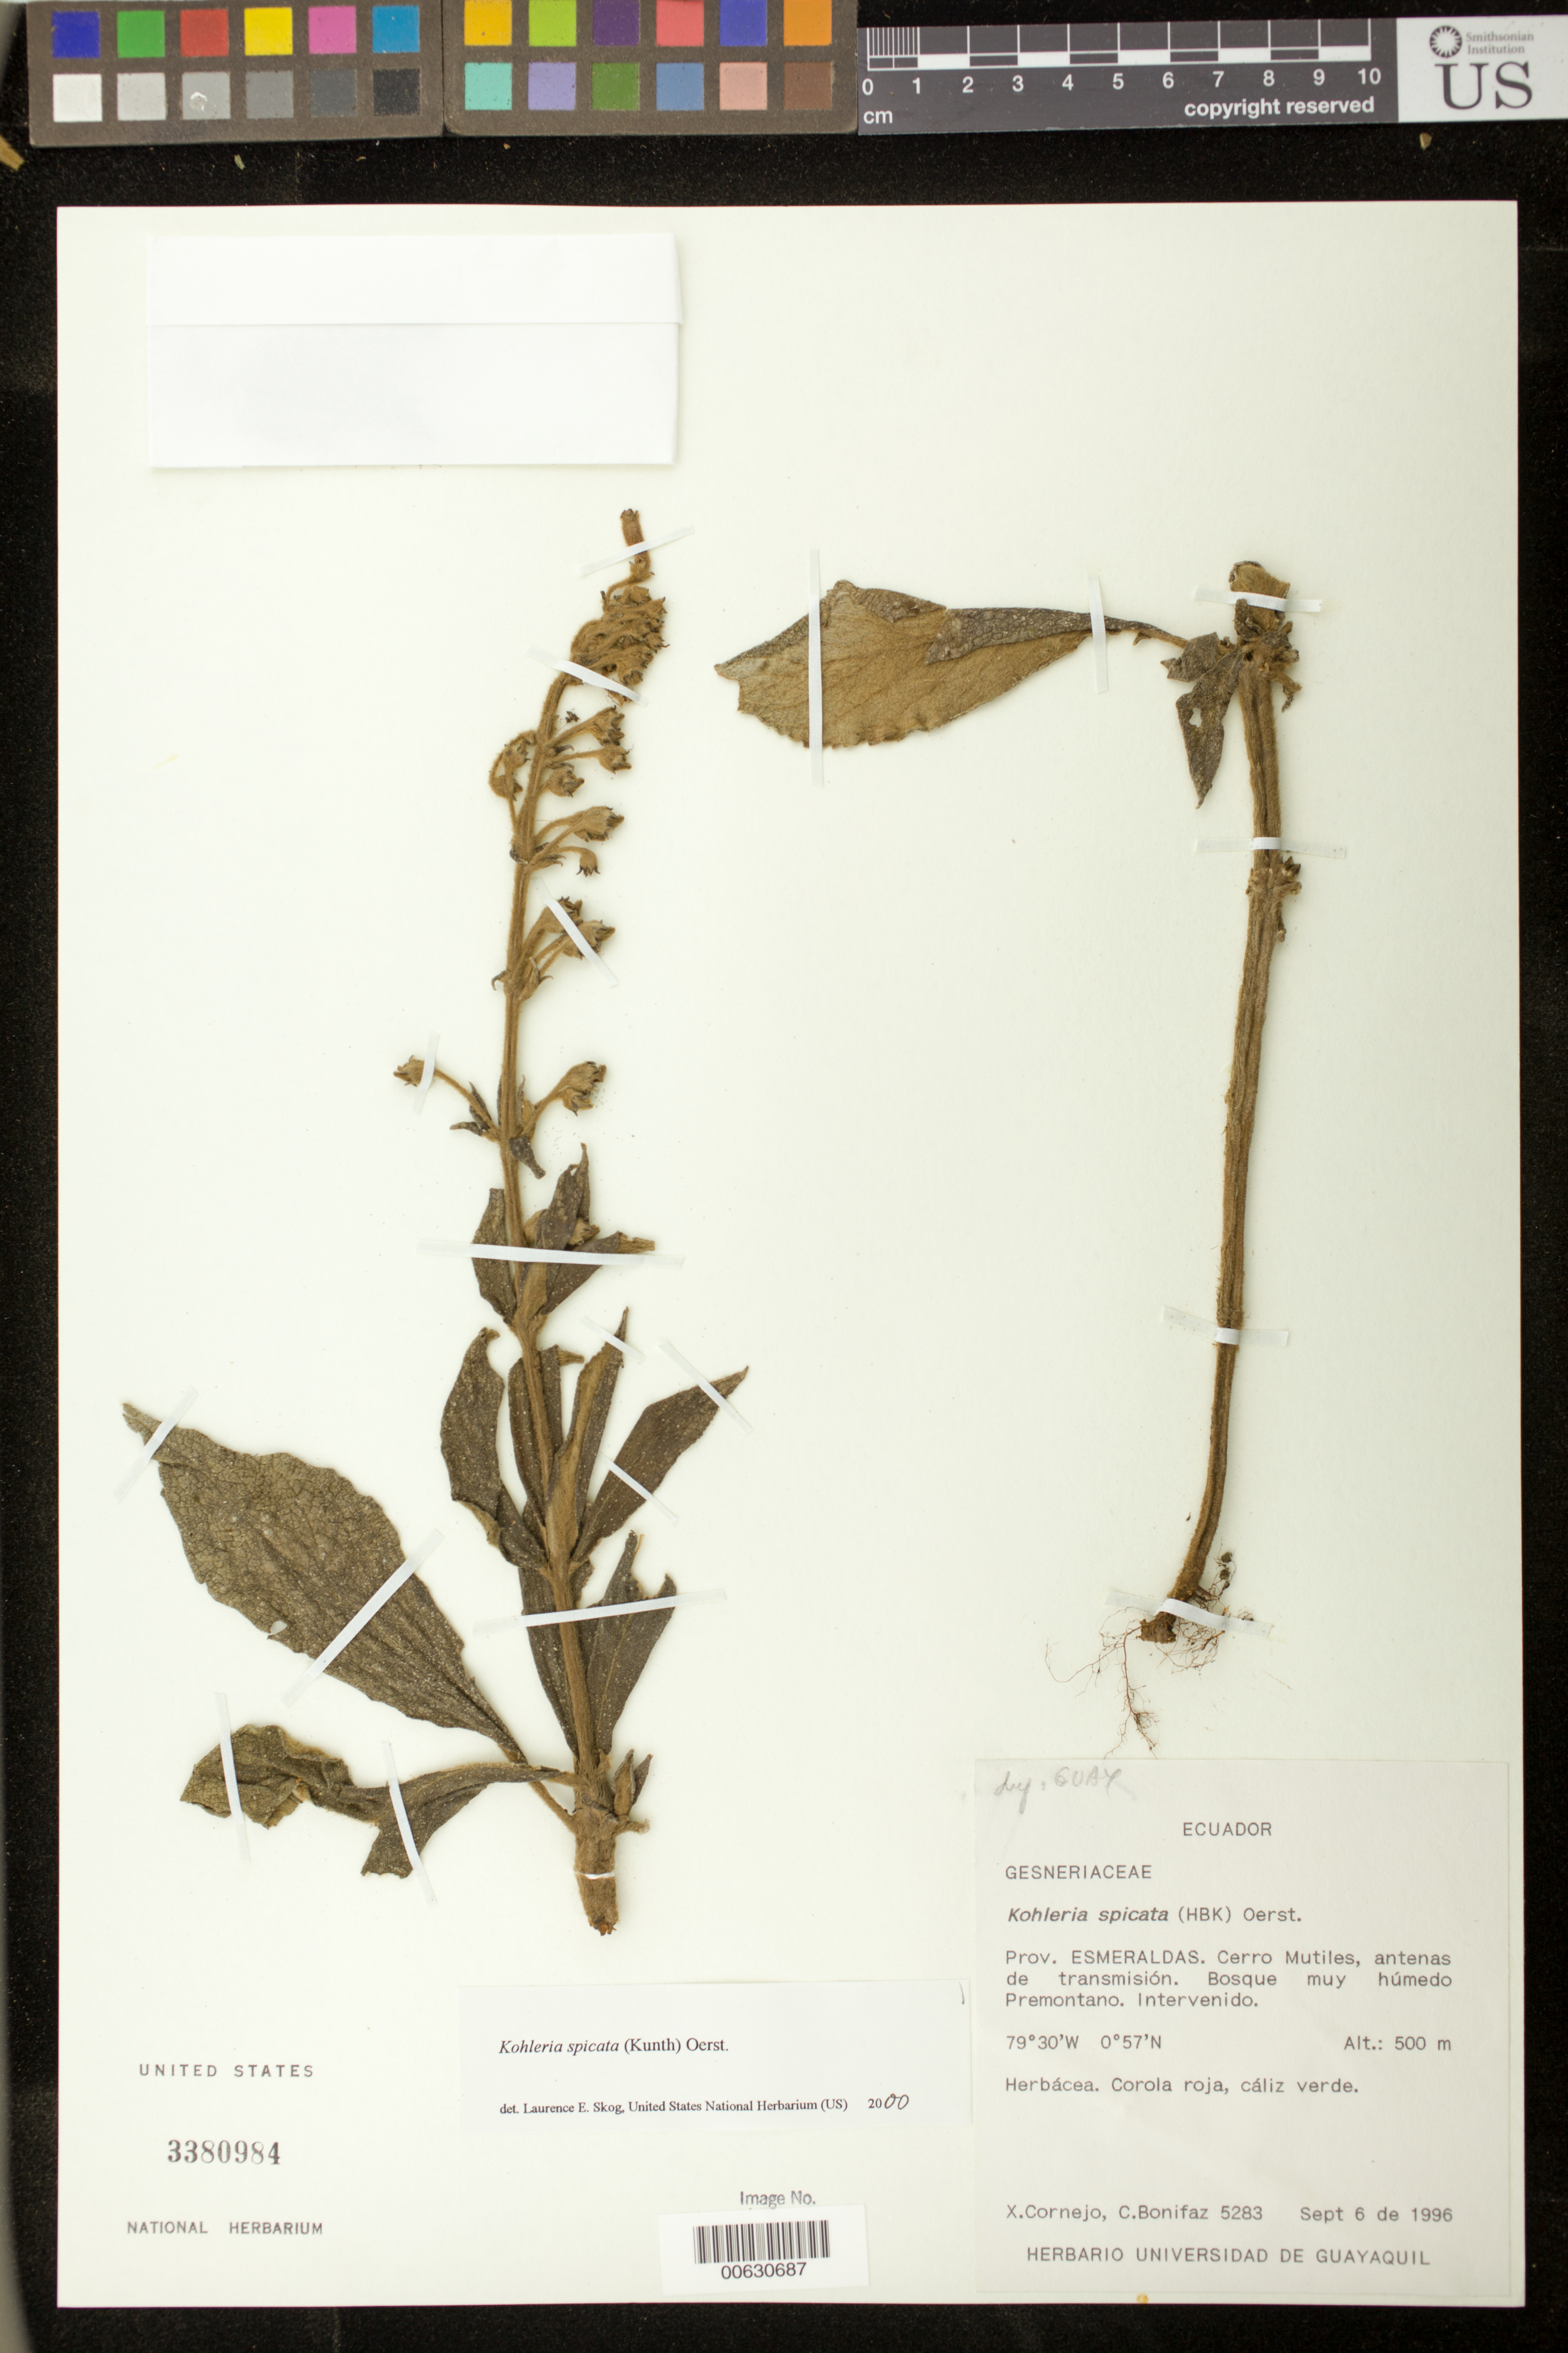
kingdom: Plantae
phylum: Tracheophyta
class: Magnoliopsida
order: Lamiales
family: Gesneriaceae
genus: Kohleria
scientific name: Kohleria spicata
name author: (Kunth) Oerst.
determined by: Skog, Laurence E.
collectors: X. F. Cornejo & C. Bonifaz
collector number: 5283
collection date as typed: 06 Sep 1996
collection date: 1996-09-06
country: Ecuador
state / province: Esmeraldas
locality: Cerro Mutiles, antenas de transmisión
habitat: Bosque muy húmedo premontano, intervenido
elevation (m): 500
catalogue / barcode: US 3380984